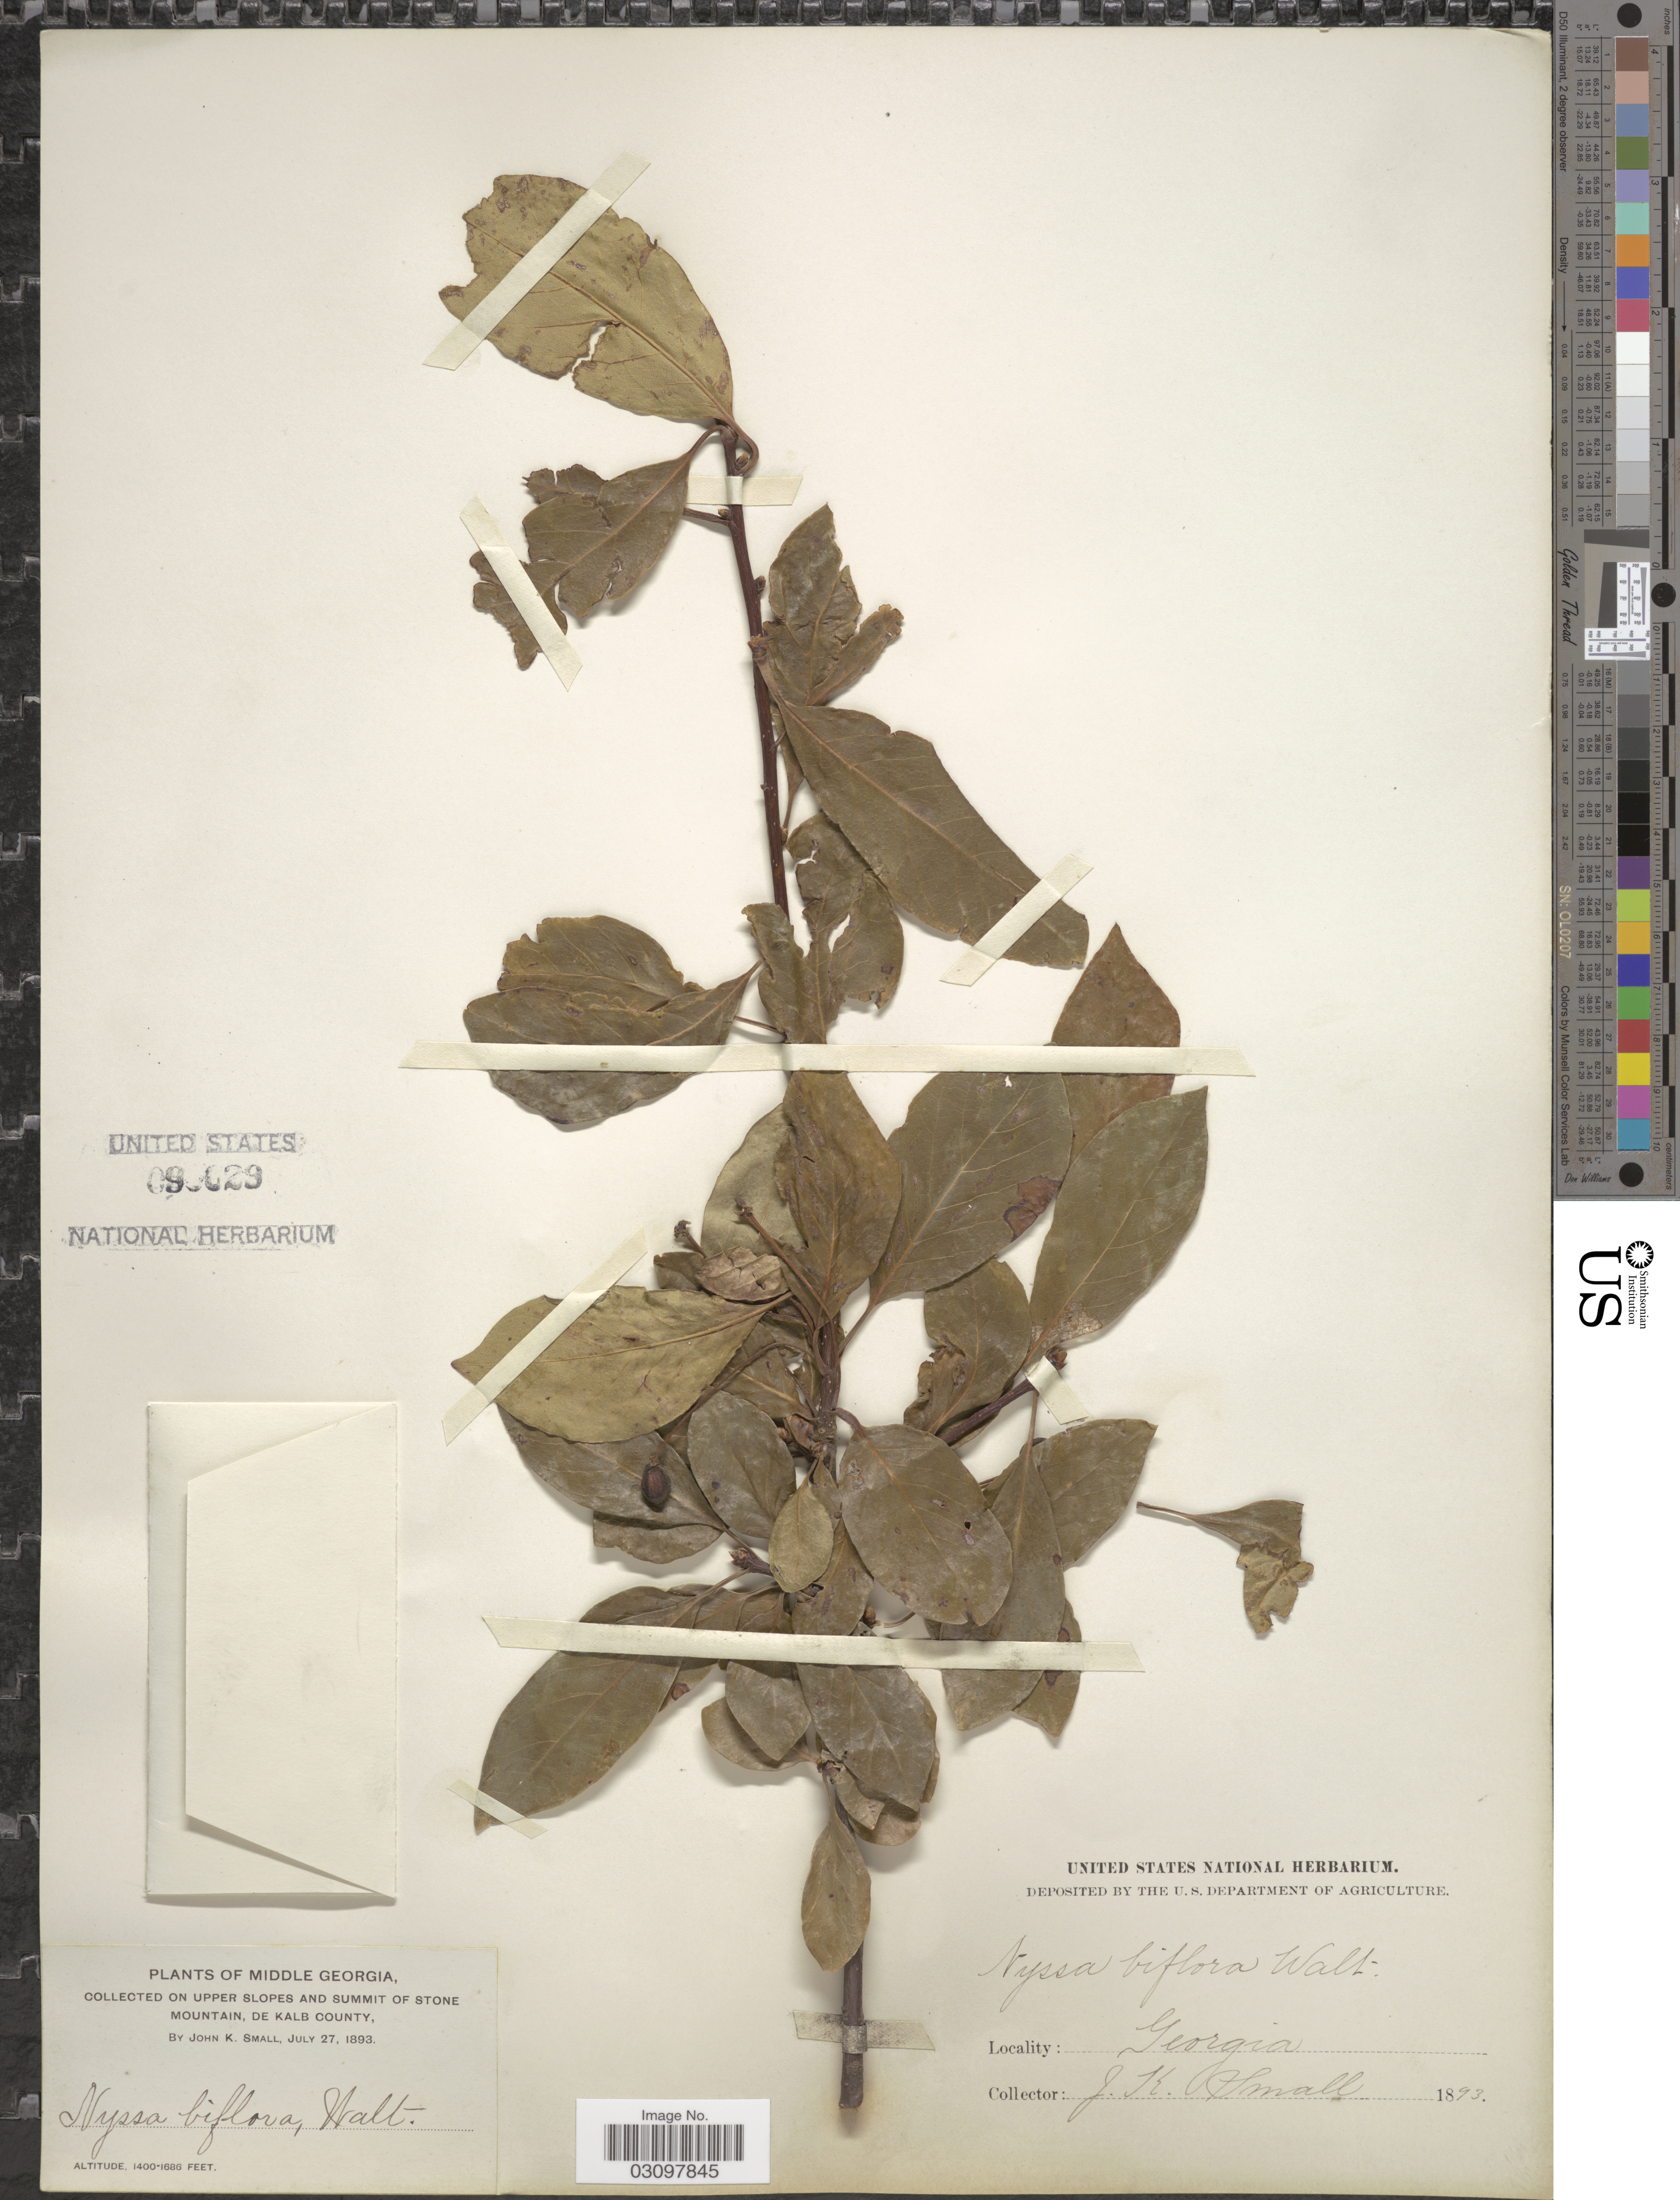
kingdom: Plantae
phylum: Tracheophyta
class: Magnoliopsida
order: Cornales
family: Nyssaceae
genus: Nyssa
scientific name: Nyssa biflora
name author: Walter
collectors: J. K. Small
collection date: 1893-07-27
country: United States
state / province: Georgia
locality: Middle Georgia. On upper slopes and summit of Stone Mountain, De Kalb County.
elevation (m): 427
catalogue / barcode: US 90029